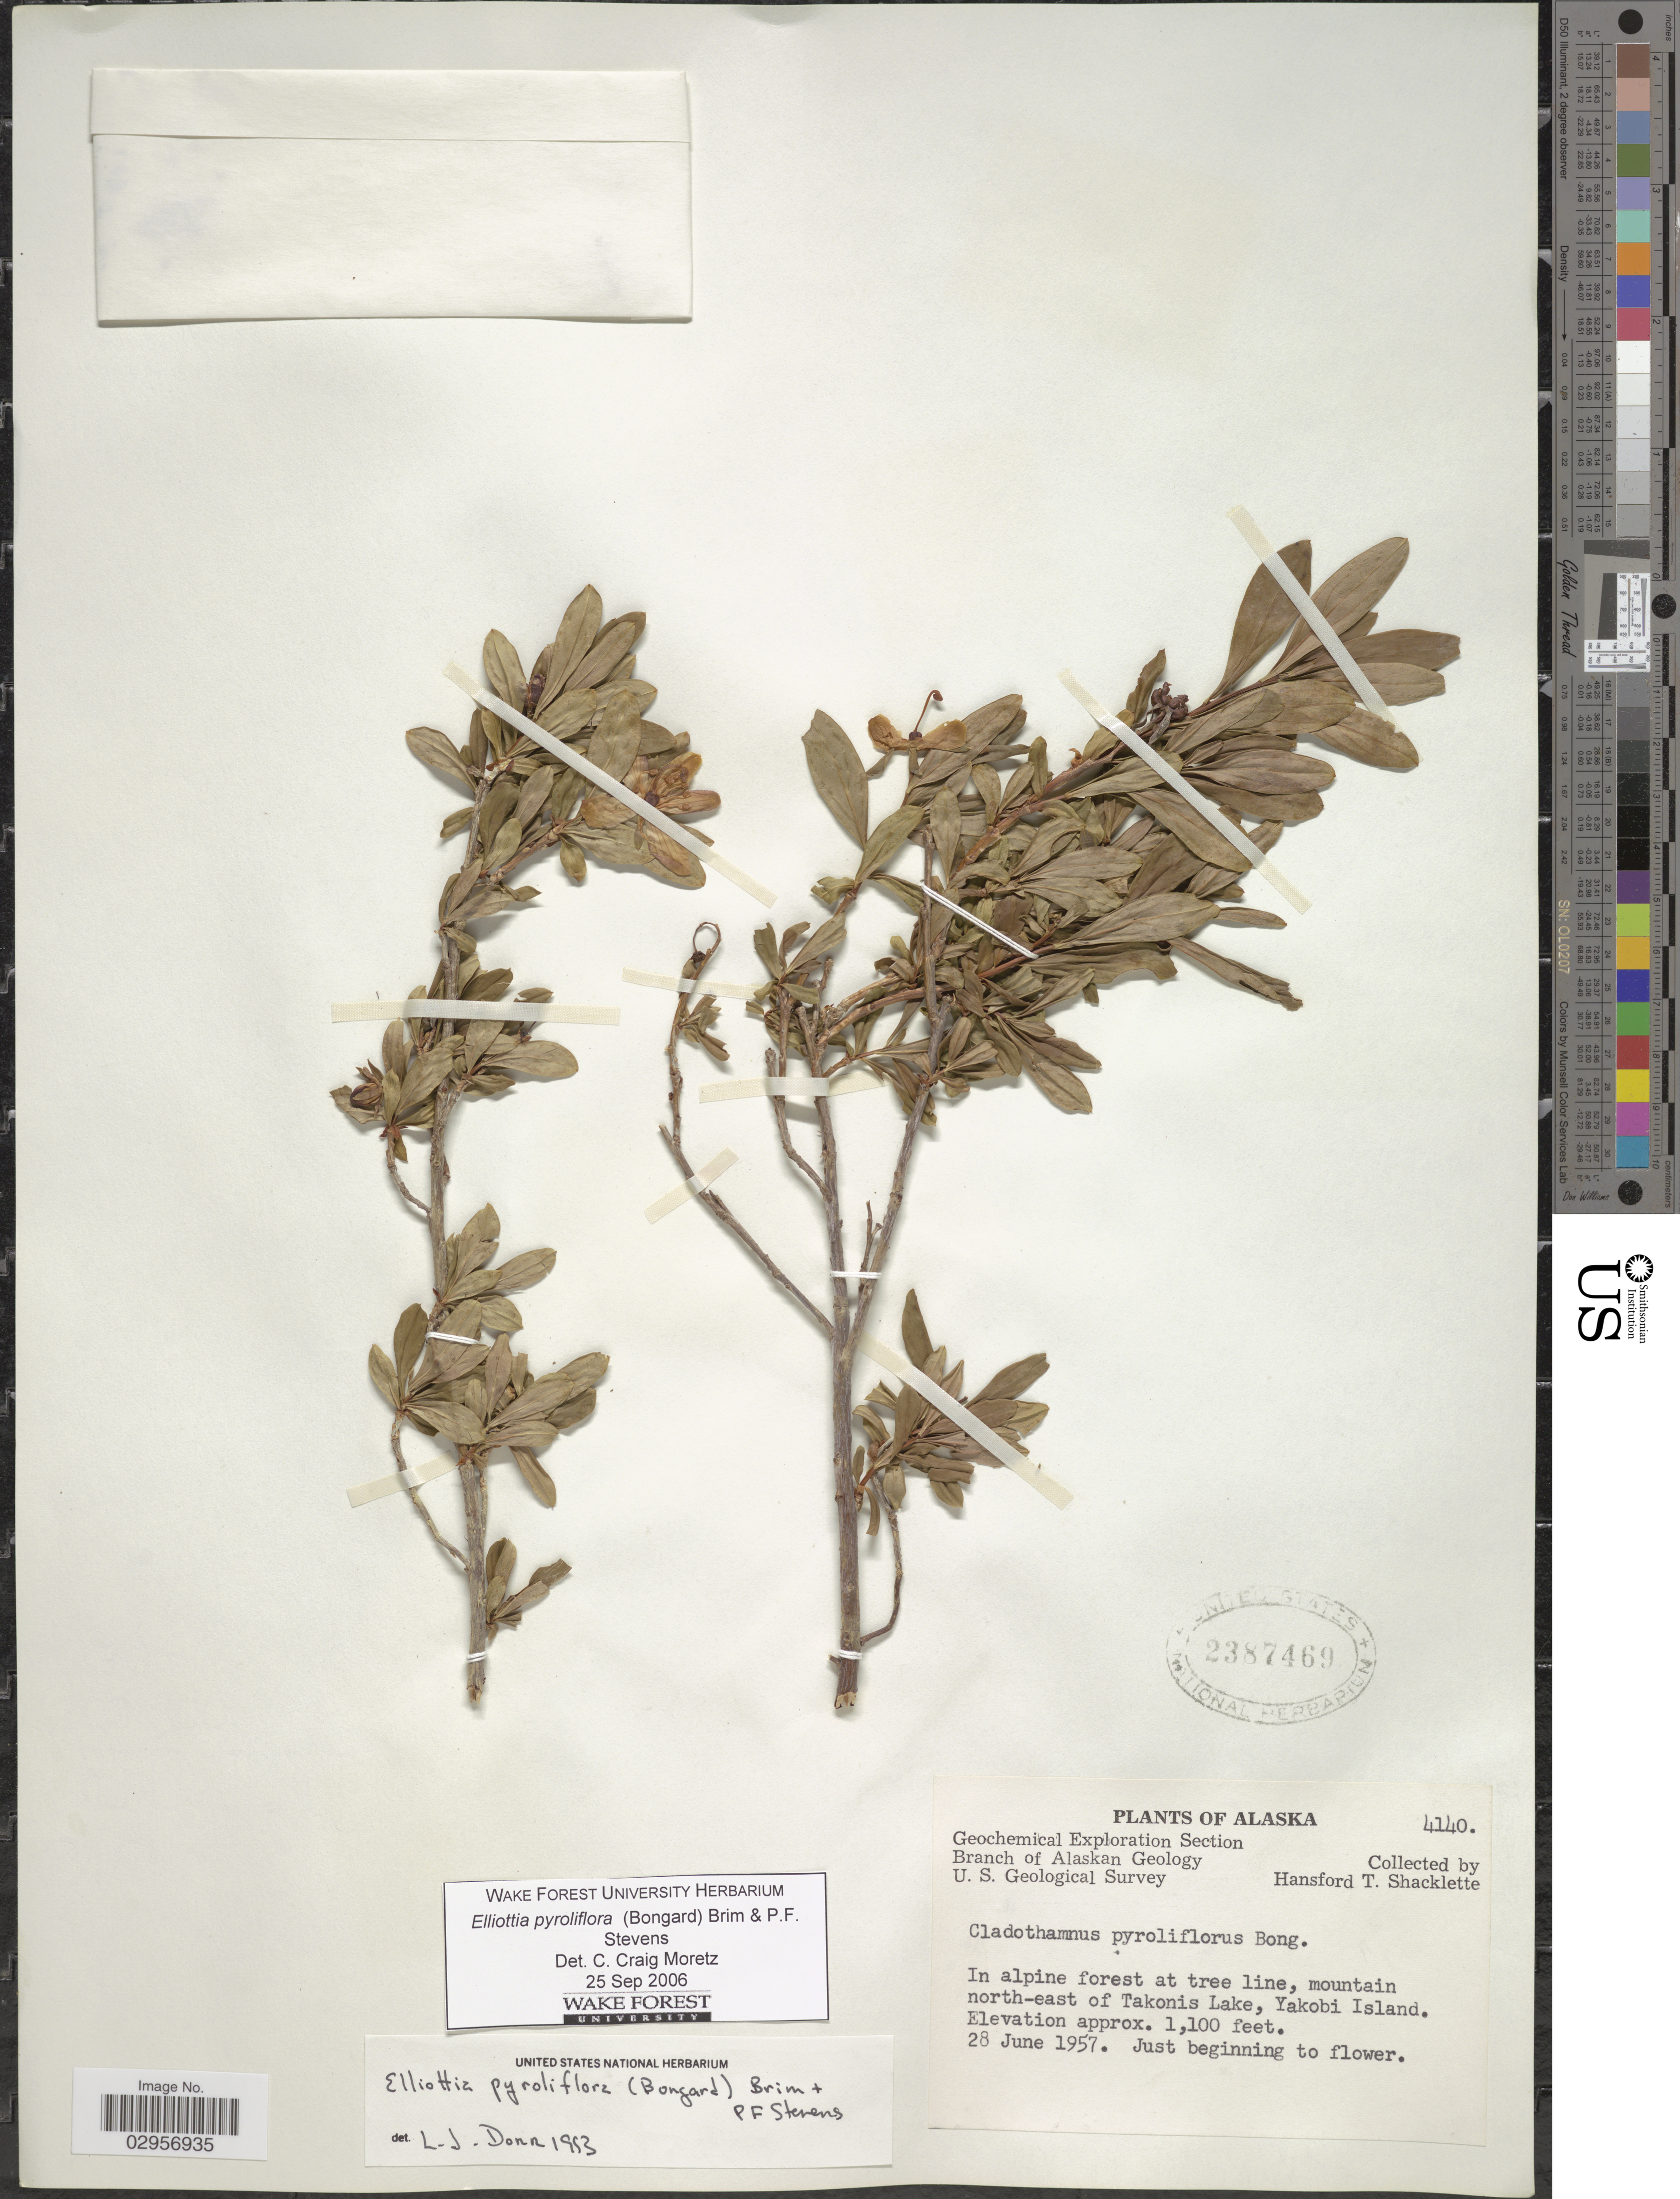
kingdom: Plantae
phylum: Tracheophyta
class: Magnoliopsida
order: Ericales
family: Ericaceae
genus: Elliottia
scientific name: Elliottia pyroliflora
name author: (Bong.) P.F. Stevens & Brim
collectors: H. Shacklette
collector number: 4140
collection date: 1957-06-28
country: United States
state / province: Alaska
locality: In alpine forest at tree line, mountain north-east of Takonis Lake, Yakobi Island.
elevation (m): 335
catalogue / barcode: US 2387469